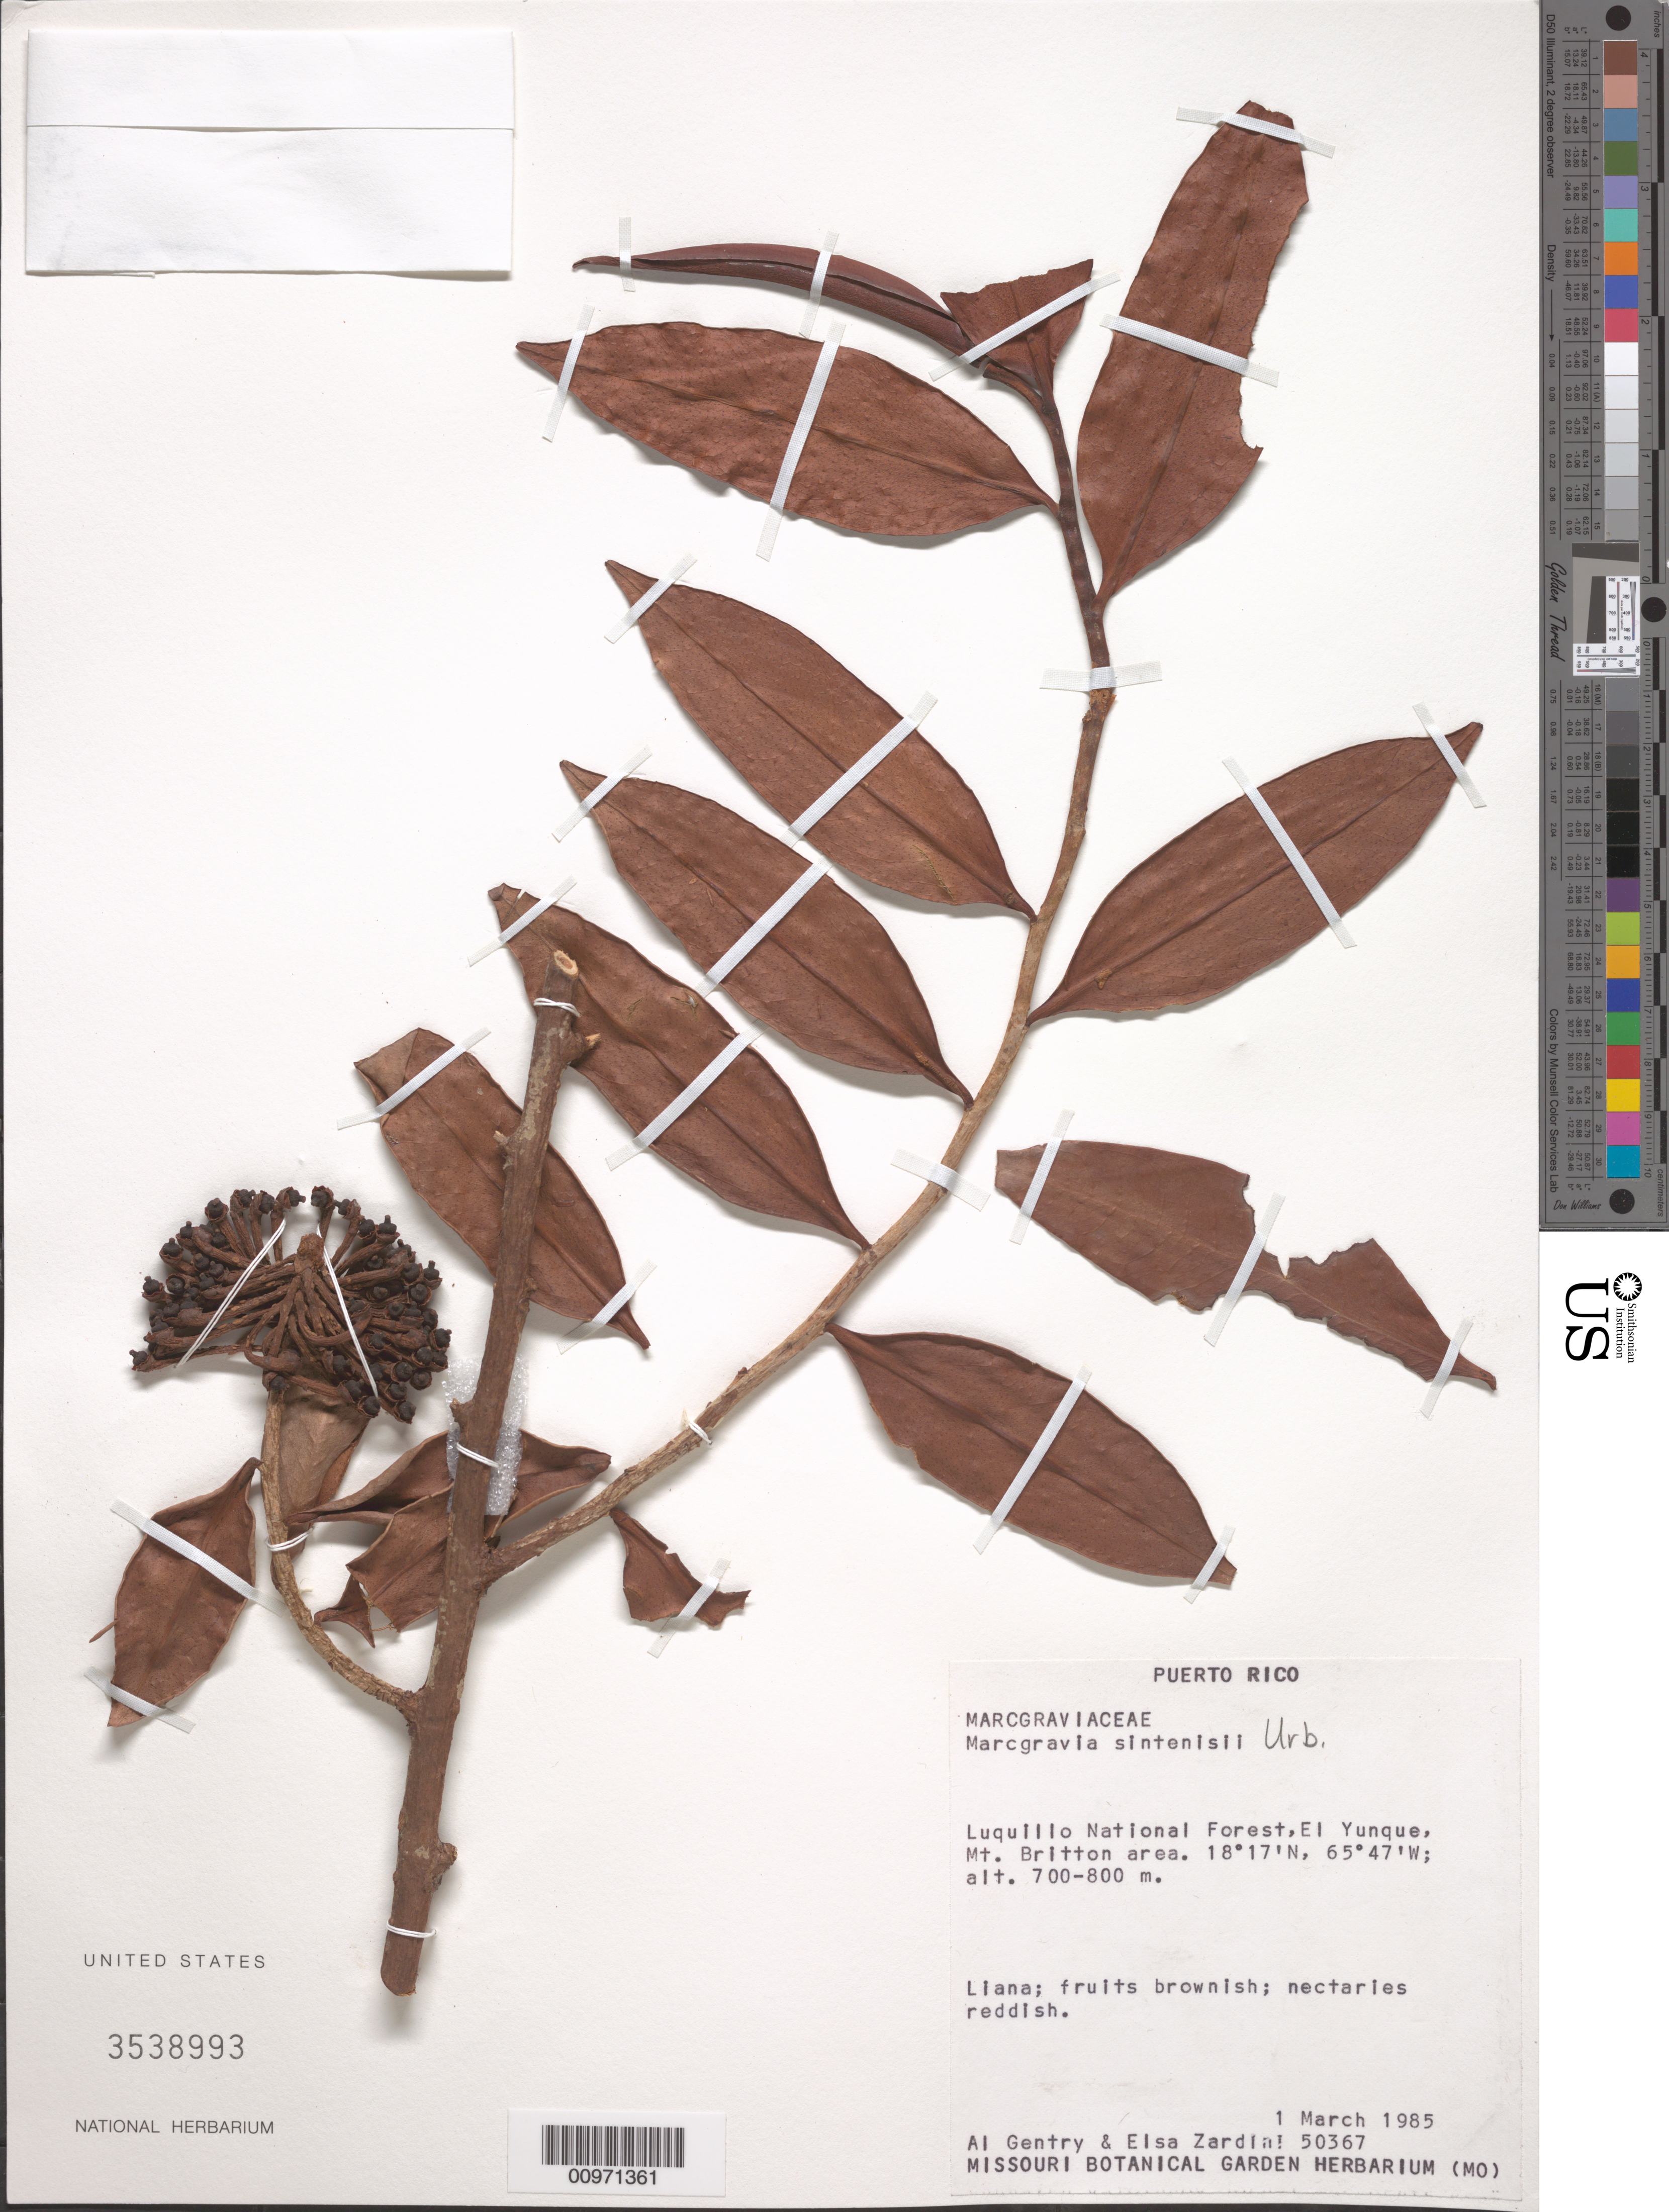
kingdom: Plantae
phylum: Tracheophyta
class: Magnoliopsida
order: Ericales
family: Marcgraviaceae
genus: Marcgravia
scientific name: Marcgravia sintenisii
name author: Urb.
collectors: A. H. Gentry & E. M. Zardini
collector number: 50367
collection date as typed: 01 Mar 1985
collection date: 1985-03-01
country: Puerto Rico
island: Puerto Rico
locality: Luquillo National Park, El Yunque, Mt. Britton area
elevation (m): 700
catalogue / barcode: US 3538993